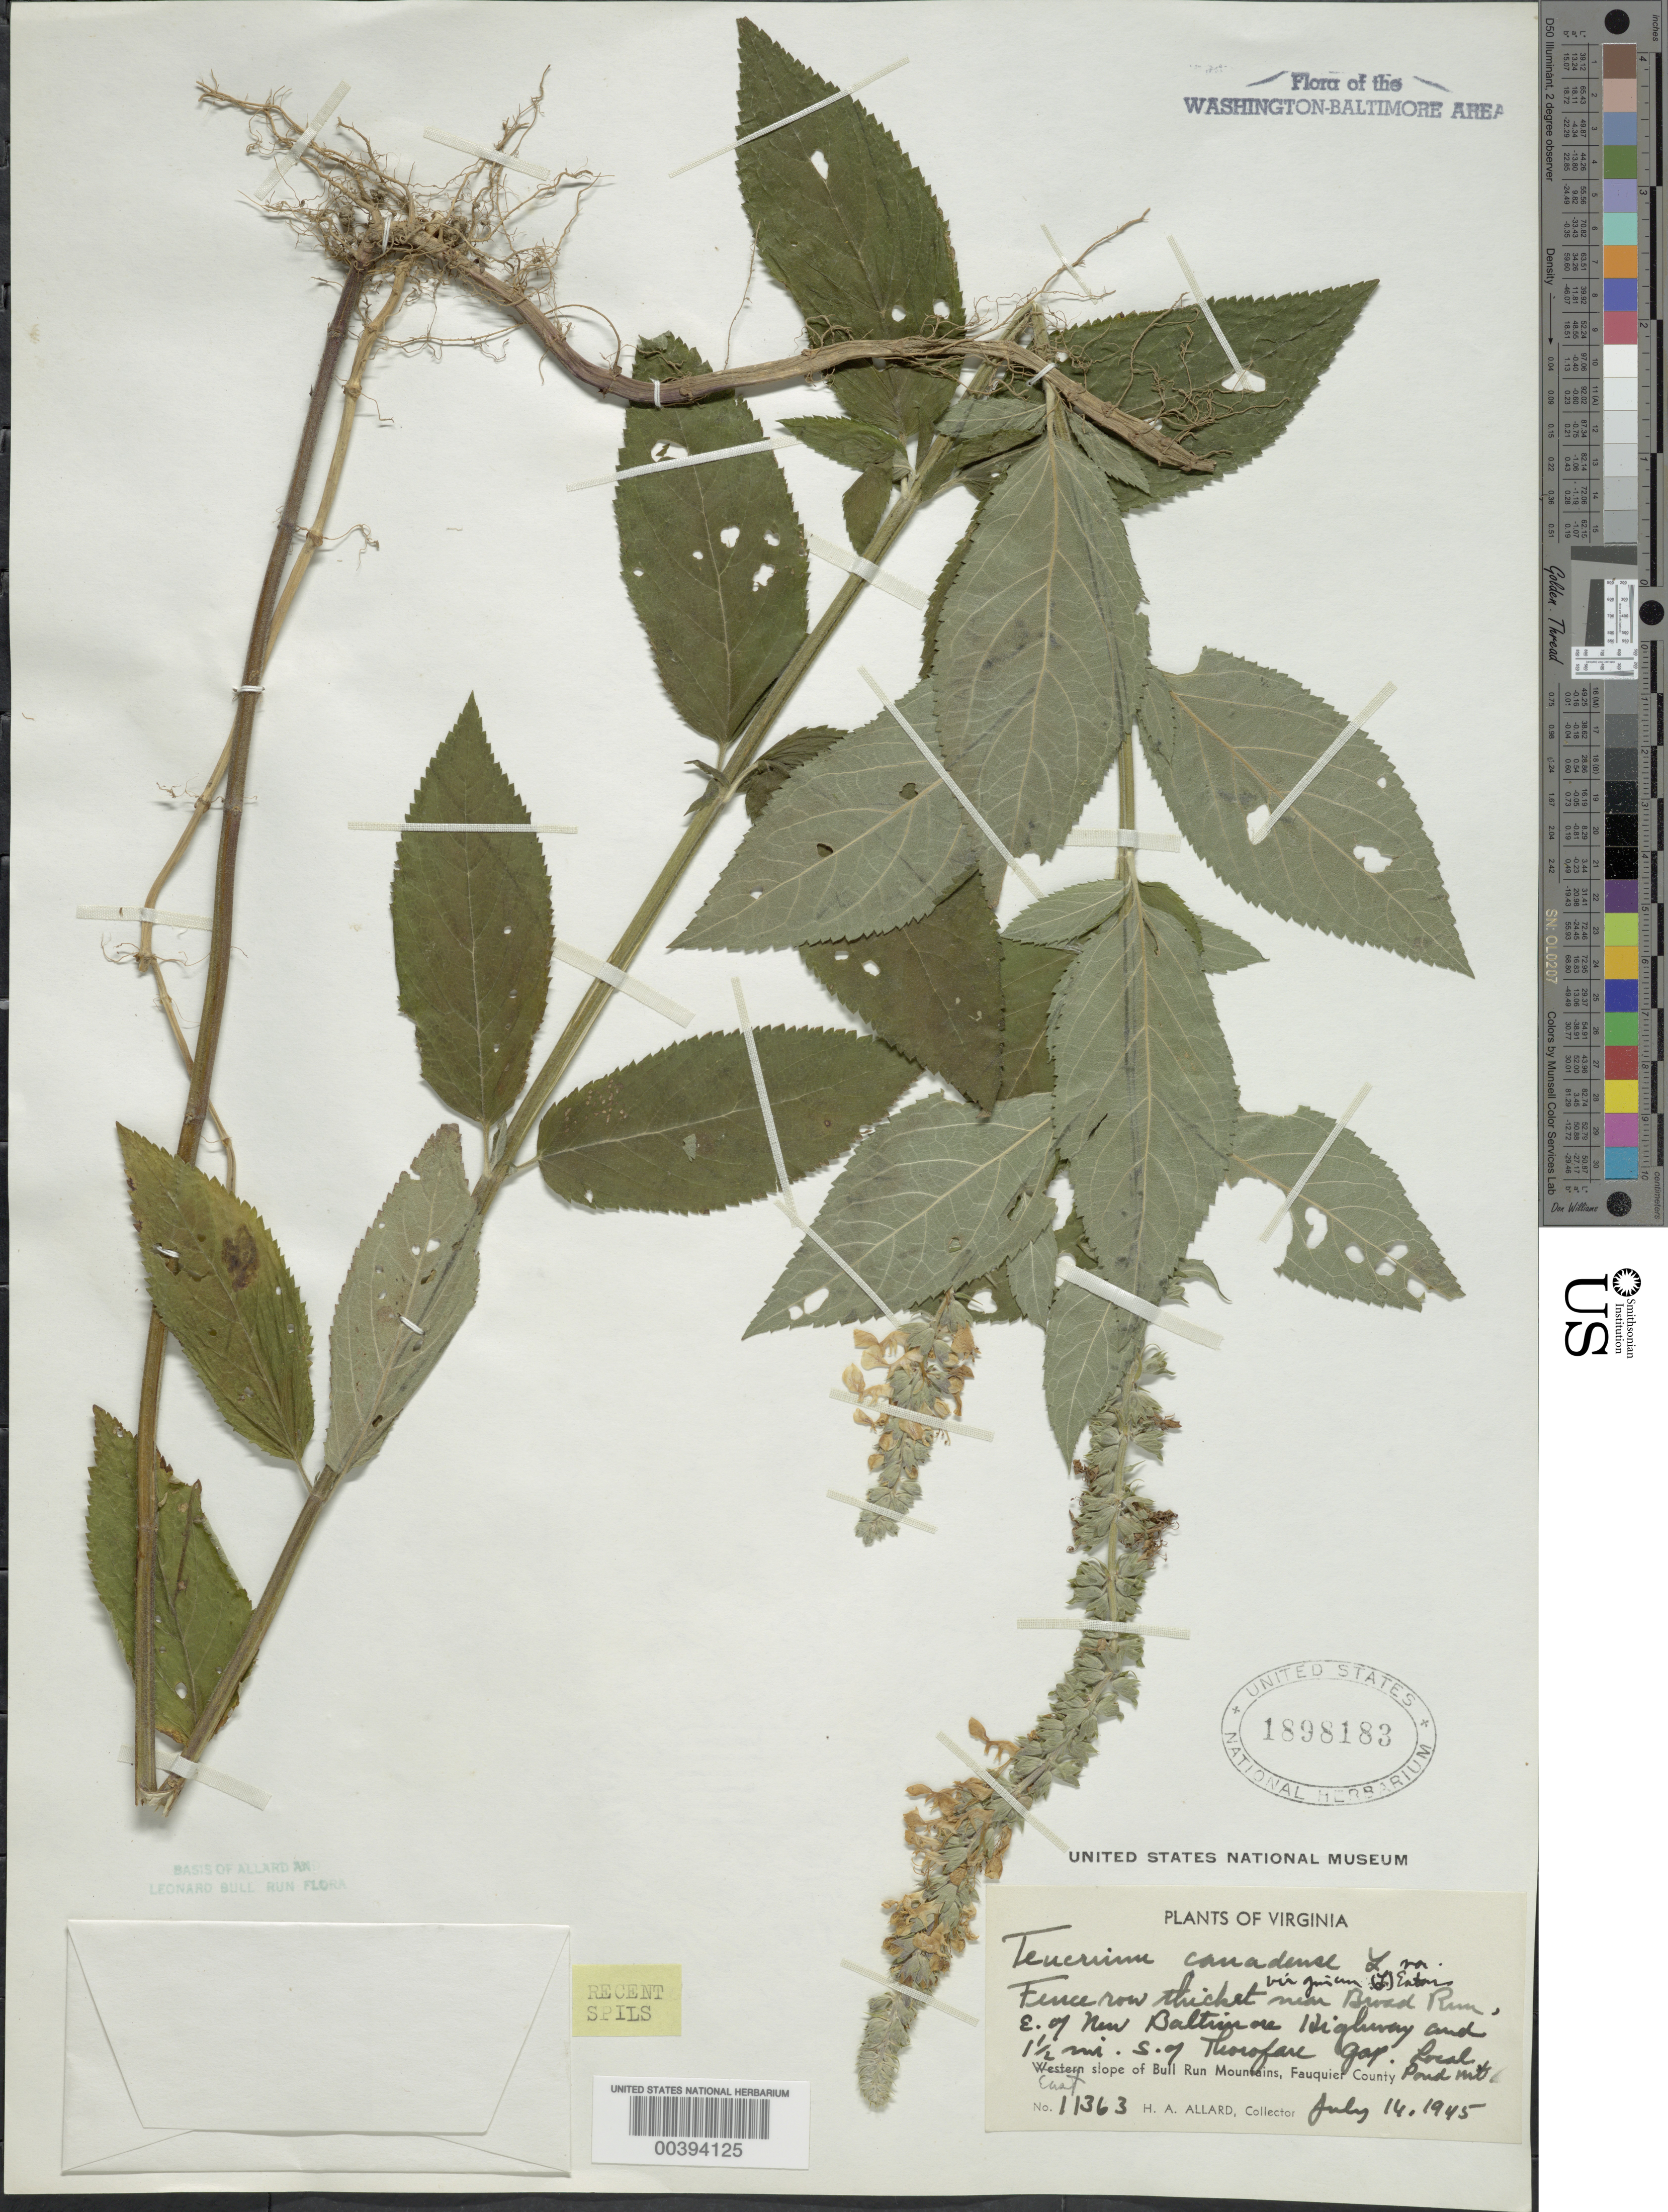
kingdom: Plantae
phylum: Tracheophyta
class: Magnoliopsida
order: Lamiales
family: Lamiaceae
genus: Teucrium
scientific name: Teucrium canadense var. virginicum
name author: L.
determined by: Peck, R. E.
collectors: H. A. Allard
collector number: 11363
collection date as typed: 14 Jul 1945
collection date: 1945-07-14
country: United States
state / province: Virginia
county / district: Fauquier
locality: Near Broad Run east of New Baltimore Highway, Pond Mt.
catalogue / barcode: US 1898183